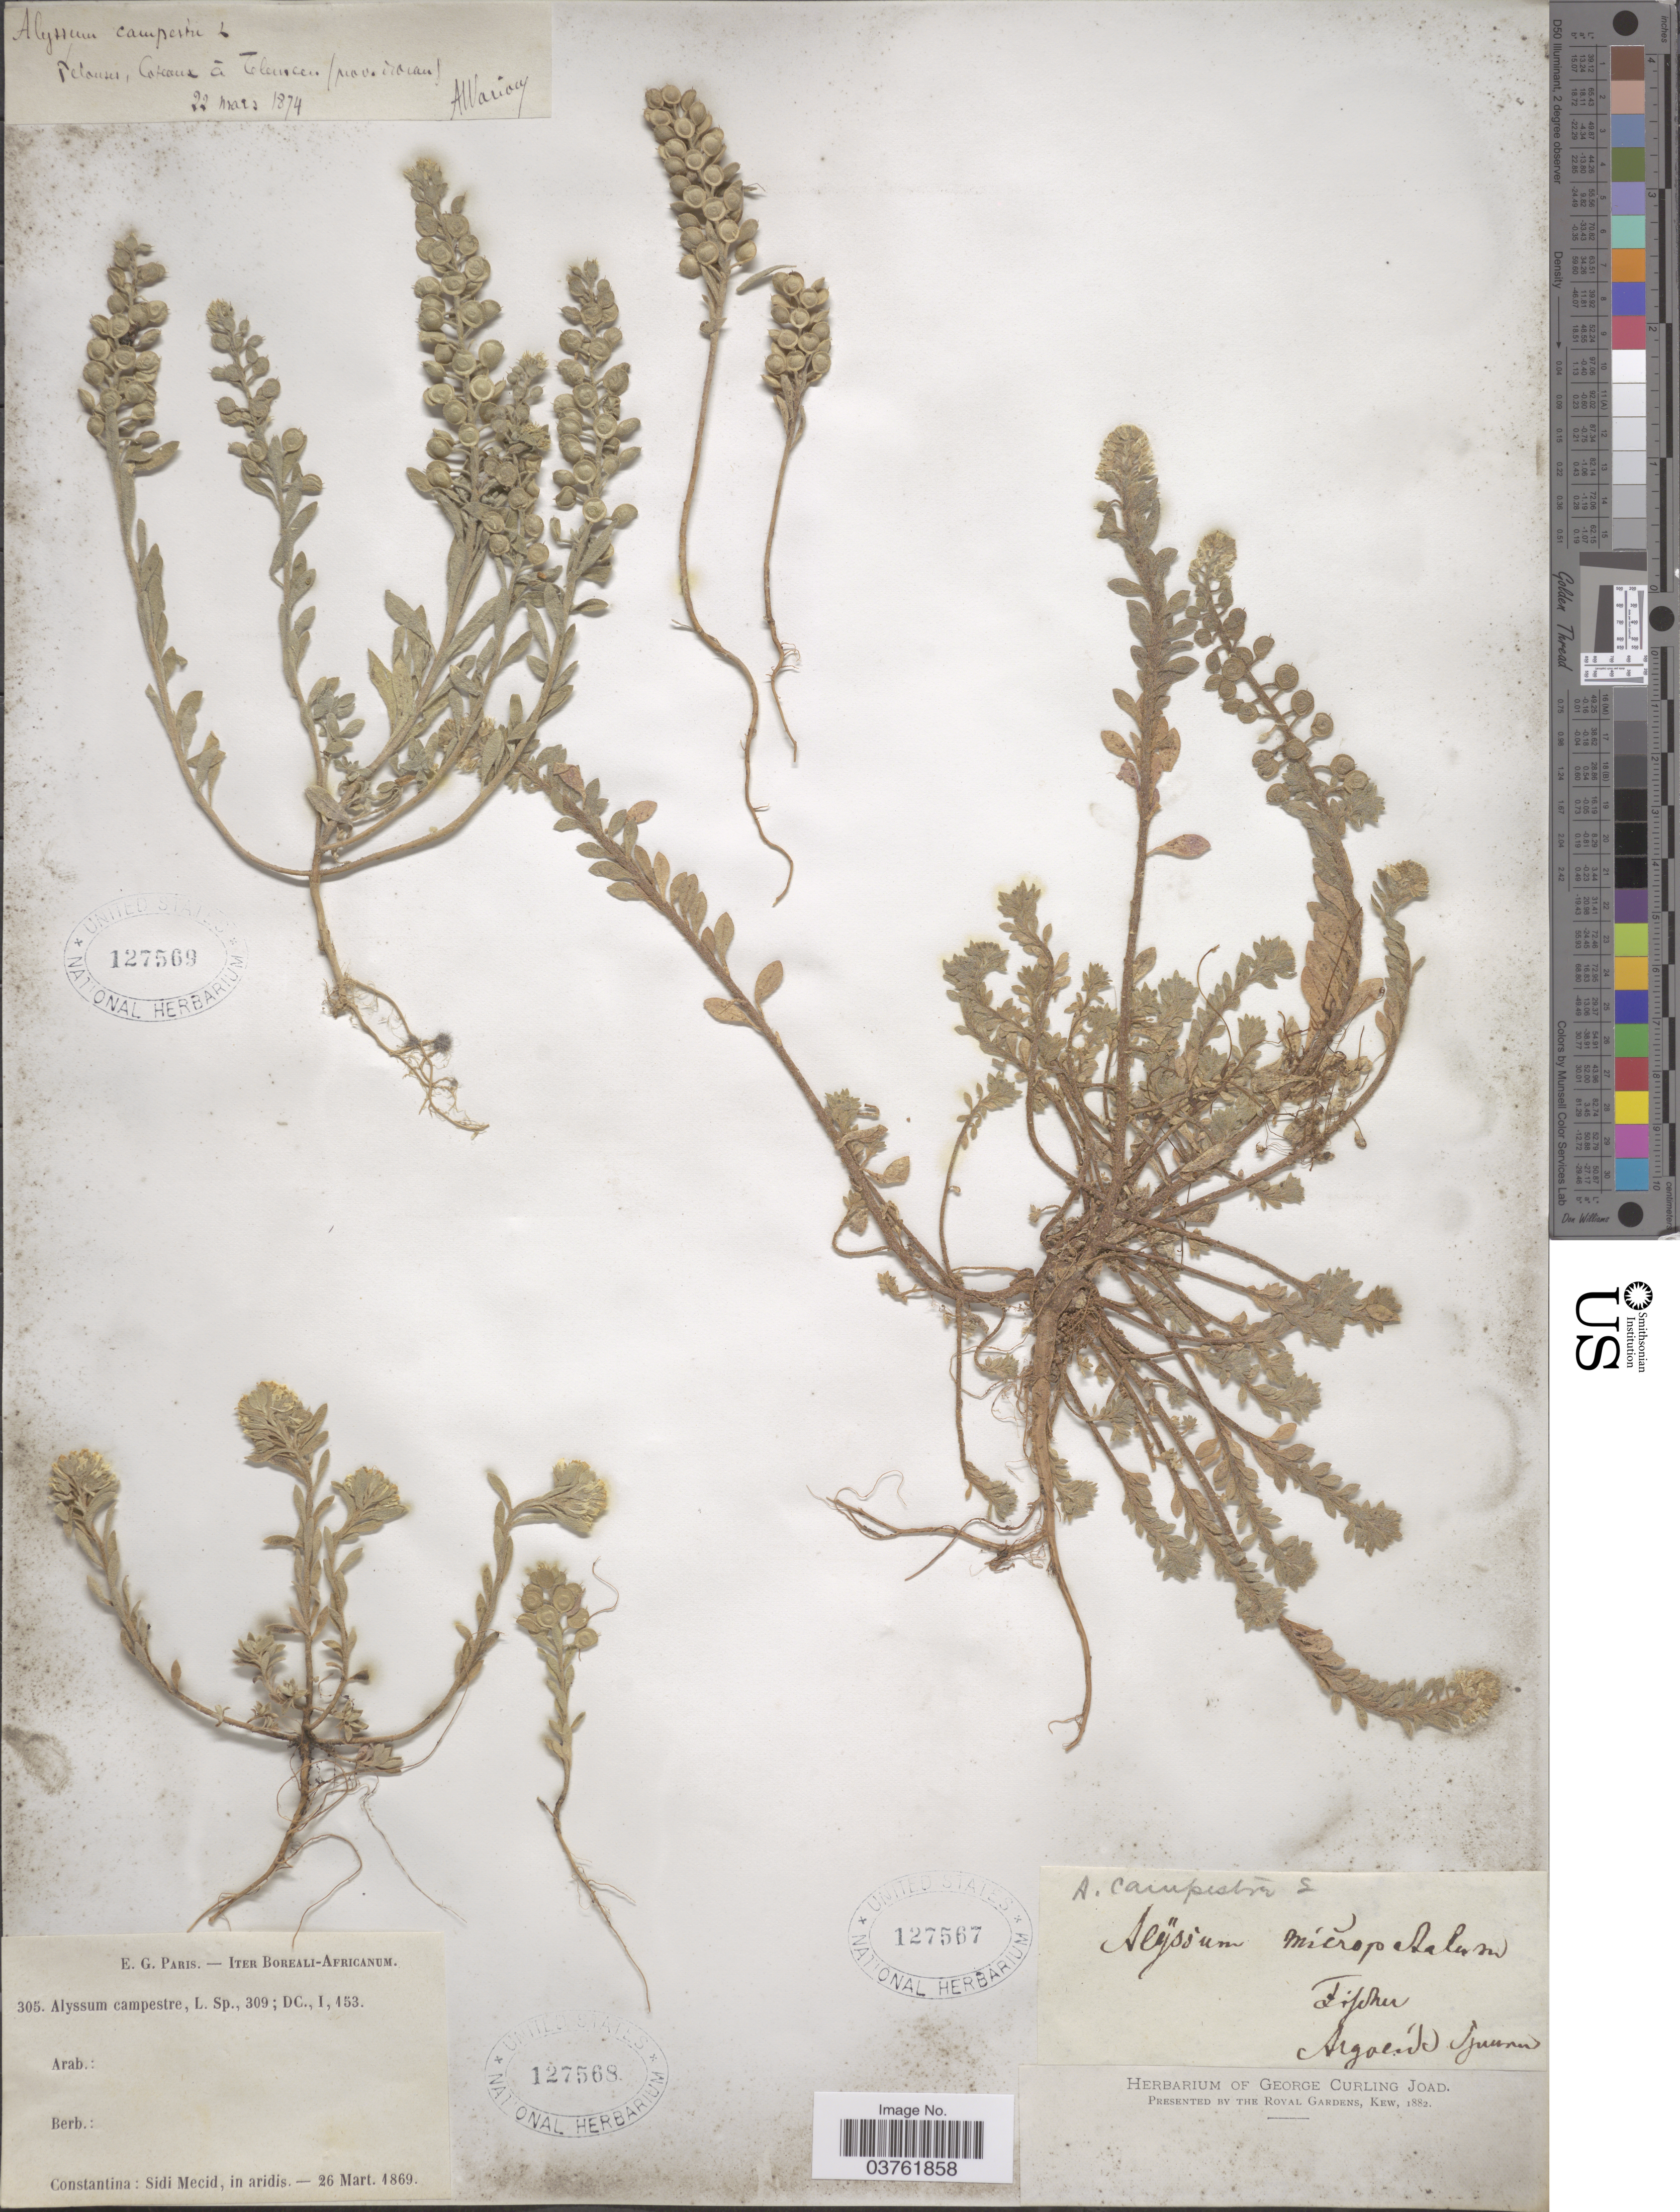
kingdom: Plantae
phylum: Tracheophyta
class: Magnoliopsida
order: Brassicales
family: Brassicaceae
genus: Alyssum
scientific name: Alyssum campestre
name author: (L.) L.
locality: Fiphur. [interpreted]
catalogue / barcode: US 127567-2